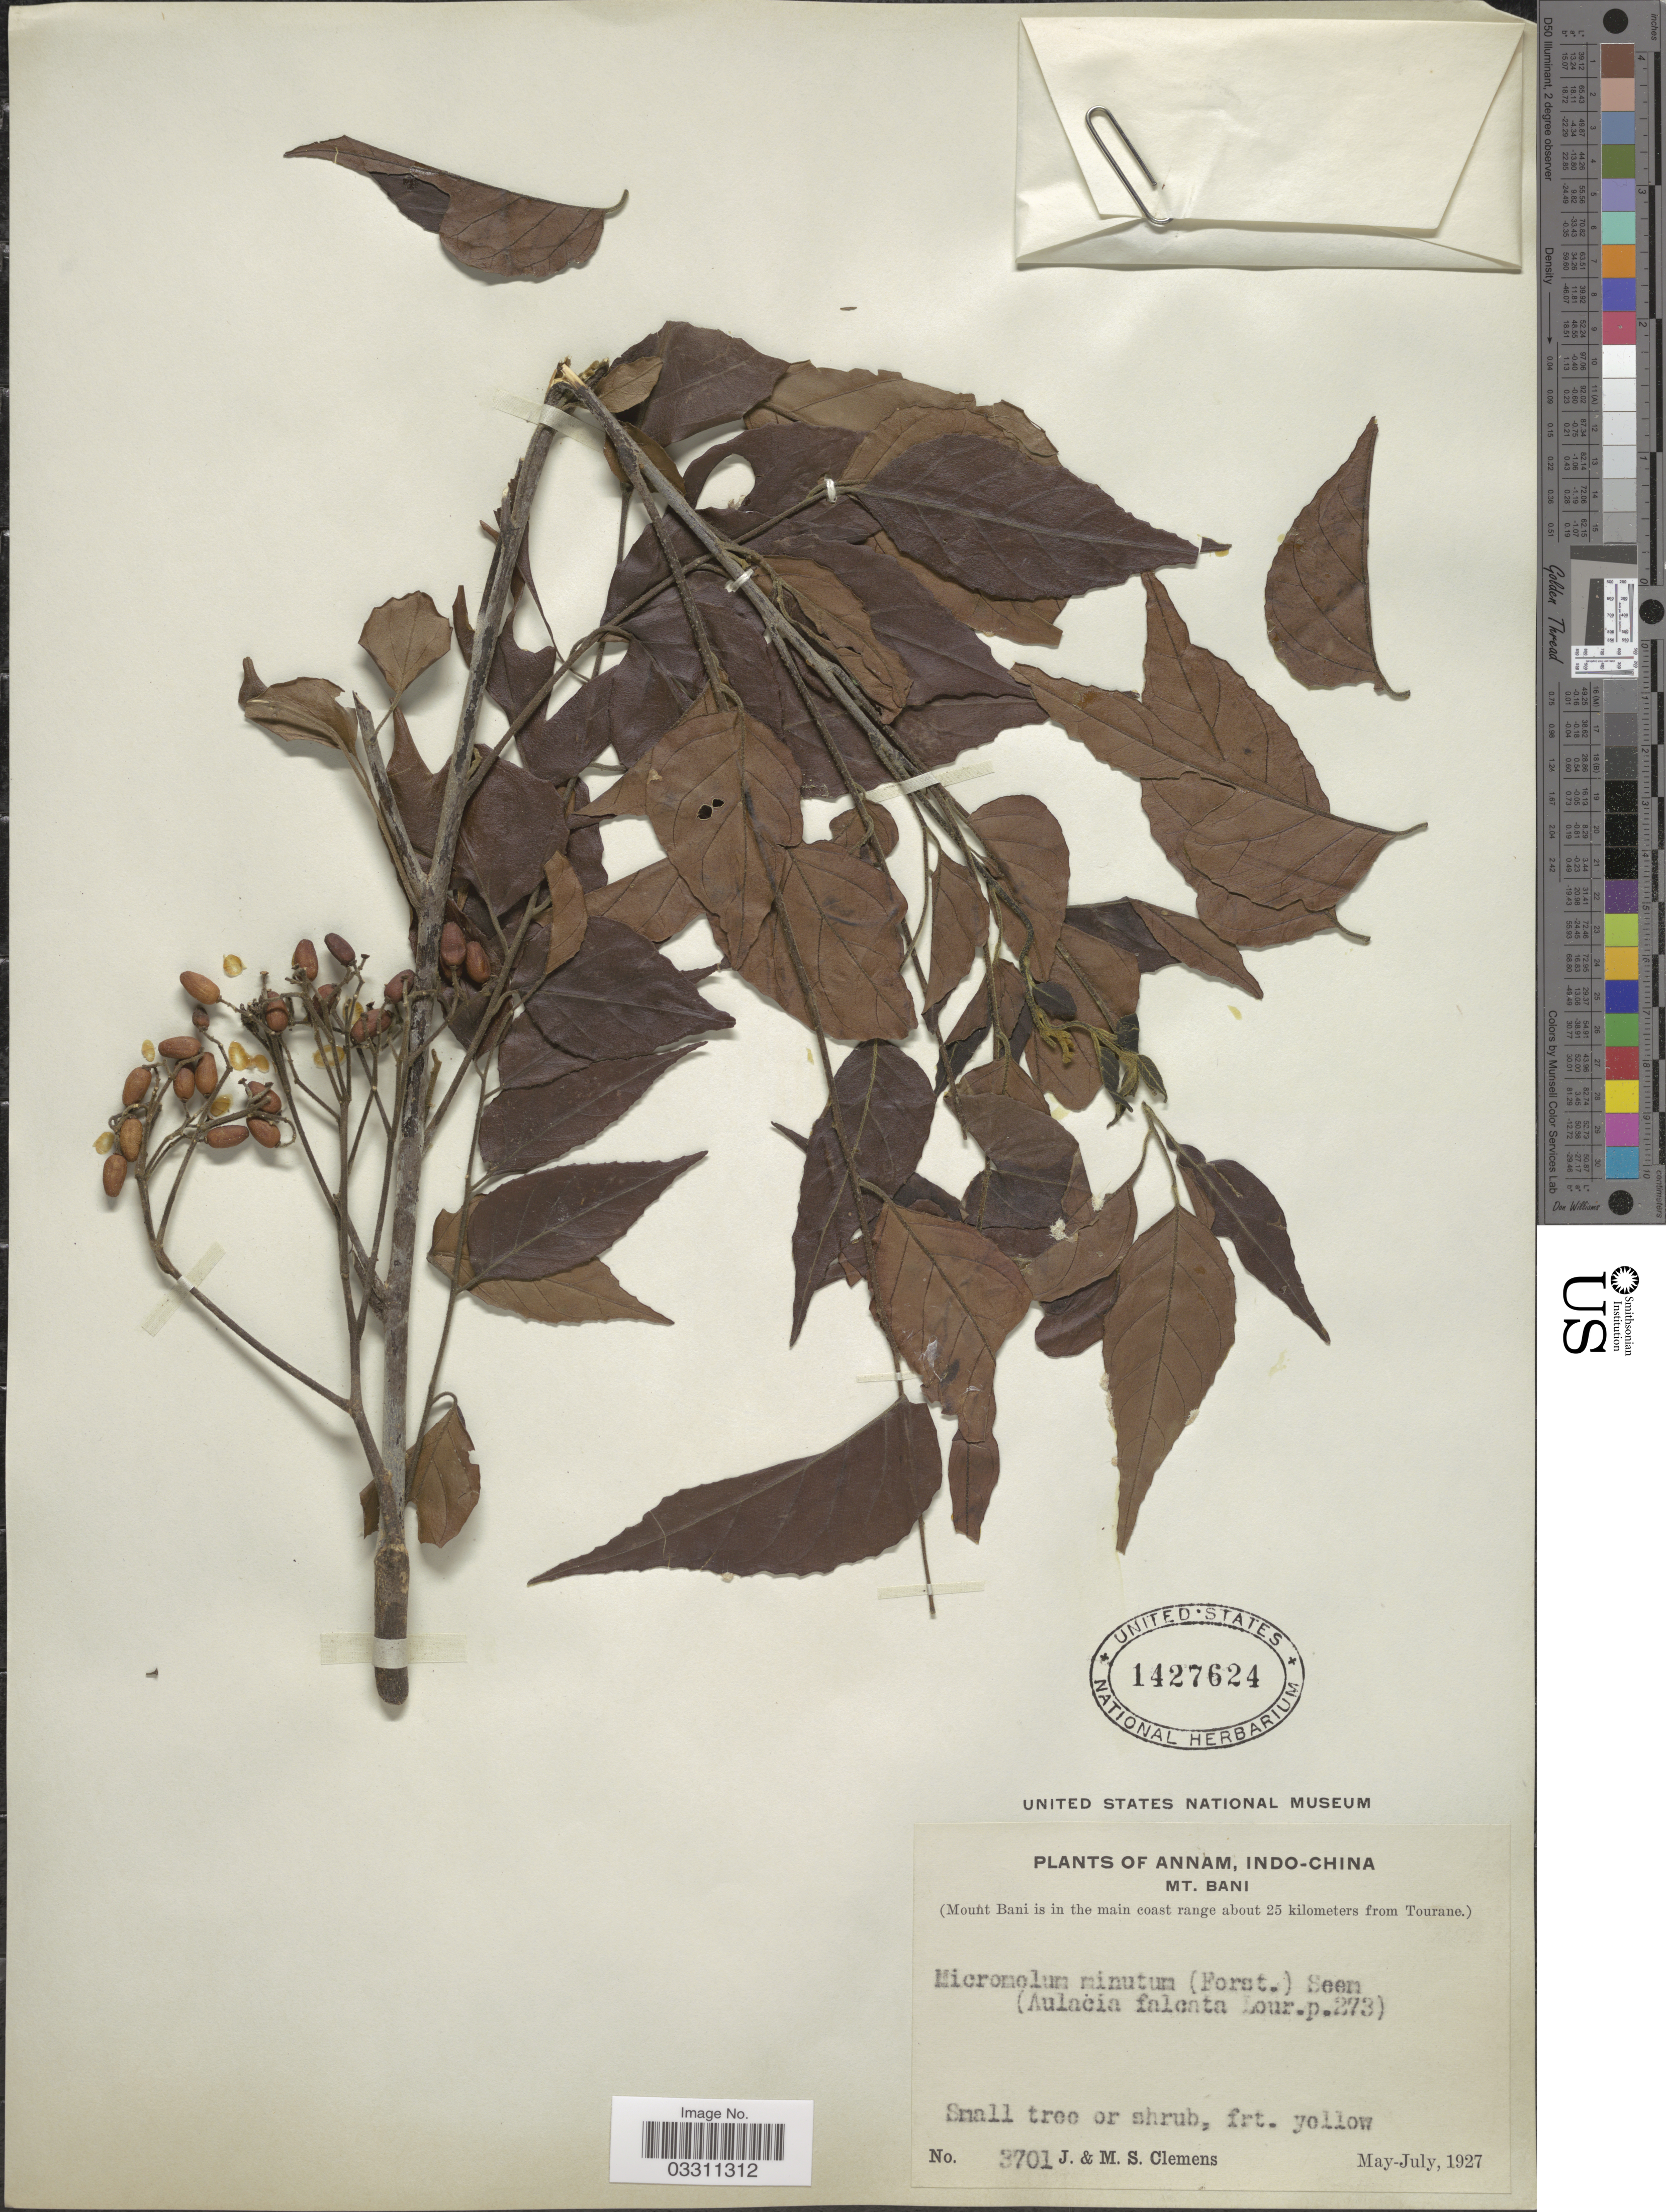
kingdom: Plantae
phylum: Tracheophyta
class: Magnoliopsida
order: Sapindales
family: Rutaceae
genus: Micromelum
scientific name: Micromelum minutum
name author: (G. Forst.) Wight & Arn.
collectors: J. Clemens & M. S. Clemens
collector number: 3701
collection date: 1927-05/1927-07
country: Vietnam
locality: Annam, Indo-China. Mt. Bani (Mount Bani is in the main coast range about 25 kilometers from Tourane).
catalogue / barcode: US 1427624